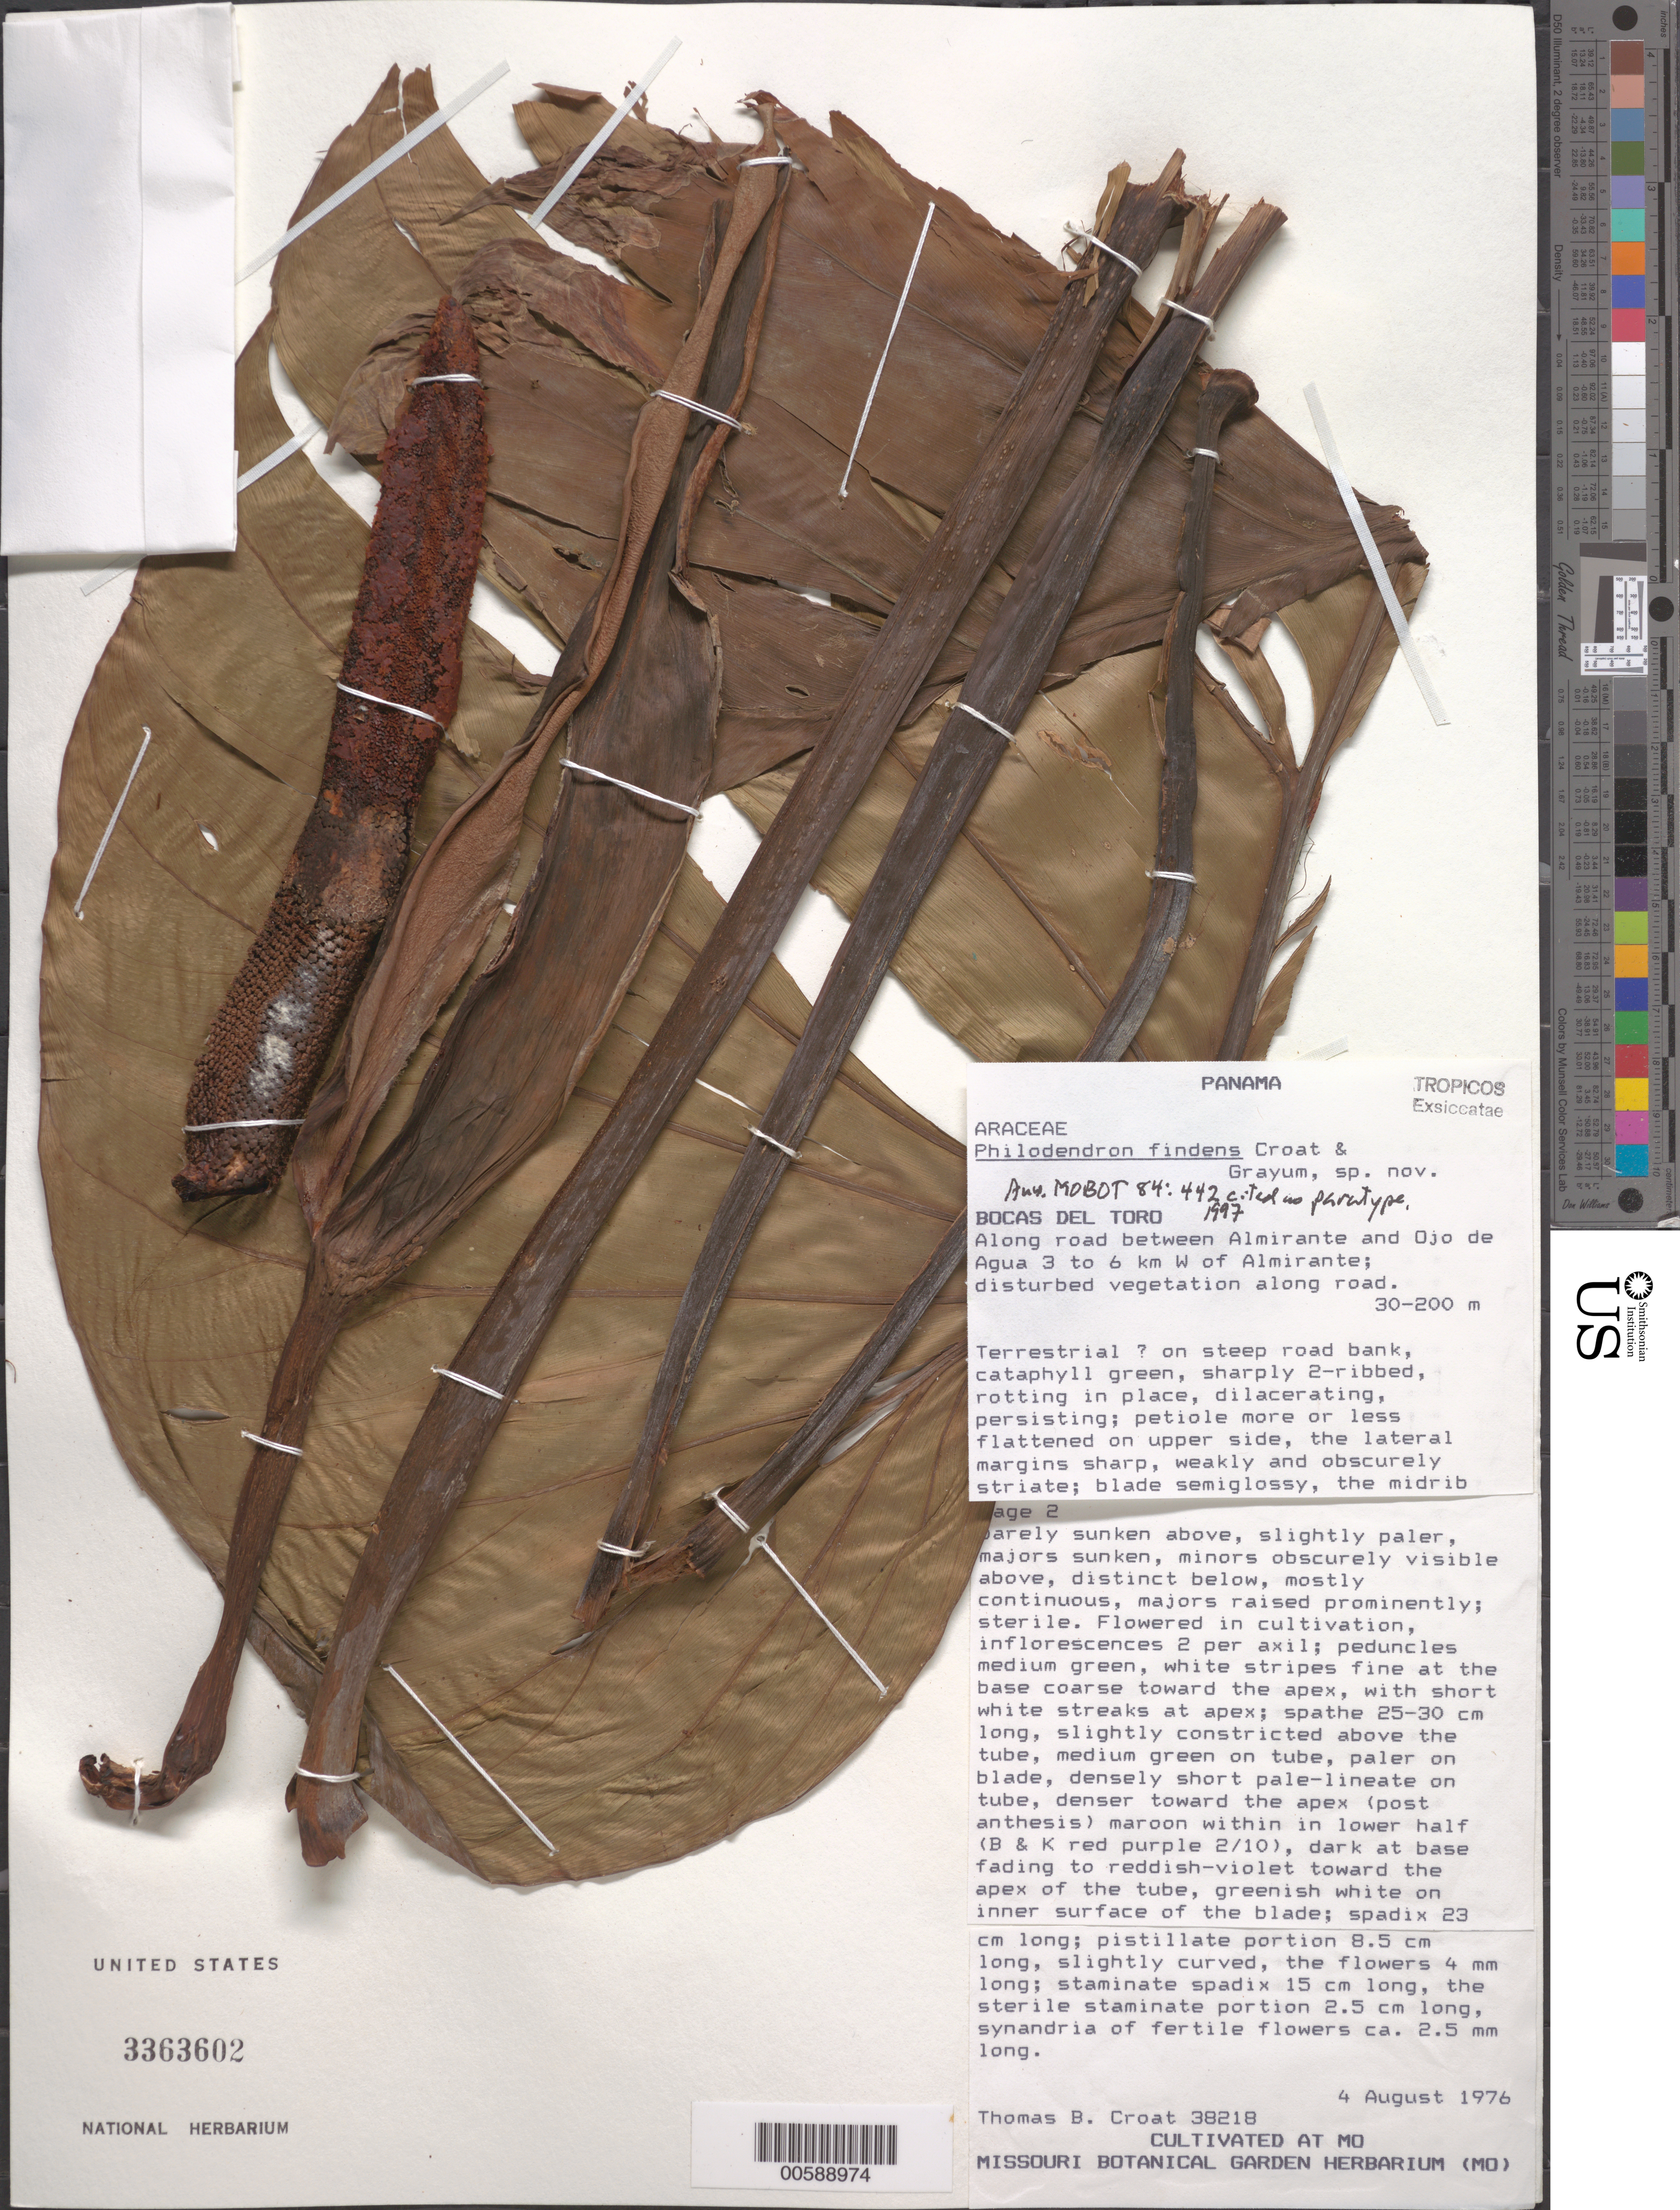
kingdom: Plantae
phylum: Tracheophyta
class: Liliopsida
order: Alismatales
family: Araceae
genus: Philodendron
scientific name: Philodendron findens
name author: Croat & Grayum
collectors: T. B. Croat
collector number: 38218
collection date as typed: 04 Aug 1976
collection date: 1976-08-04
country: Panama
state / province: Bocas del Toro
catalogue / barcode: US 3363602